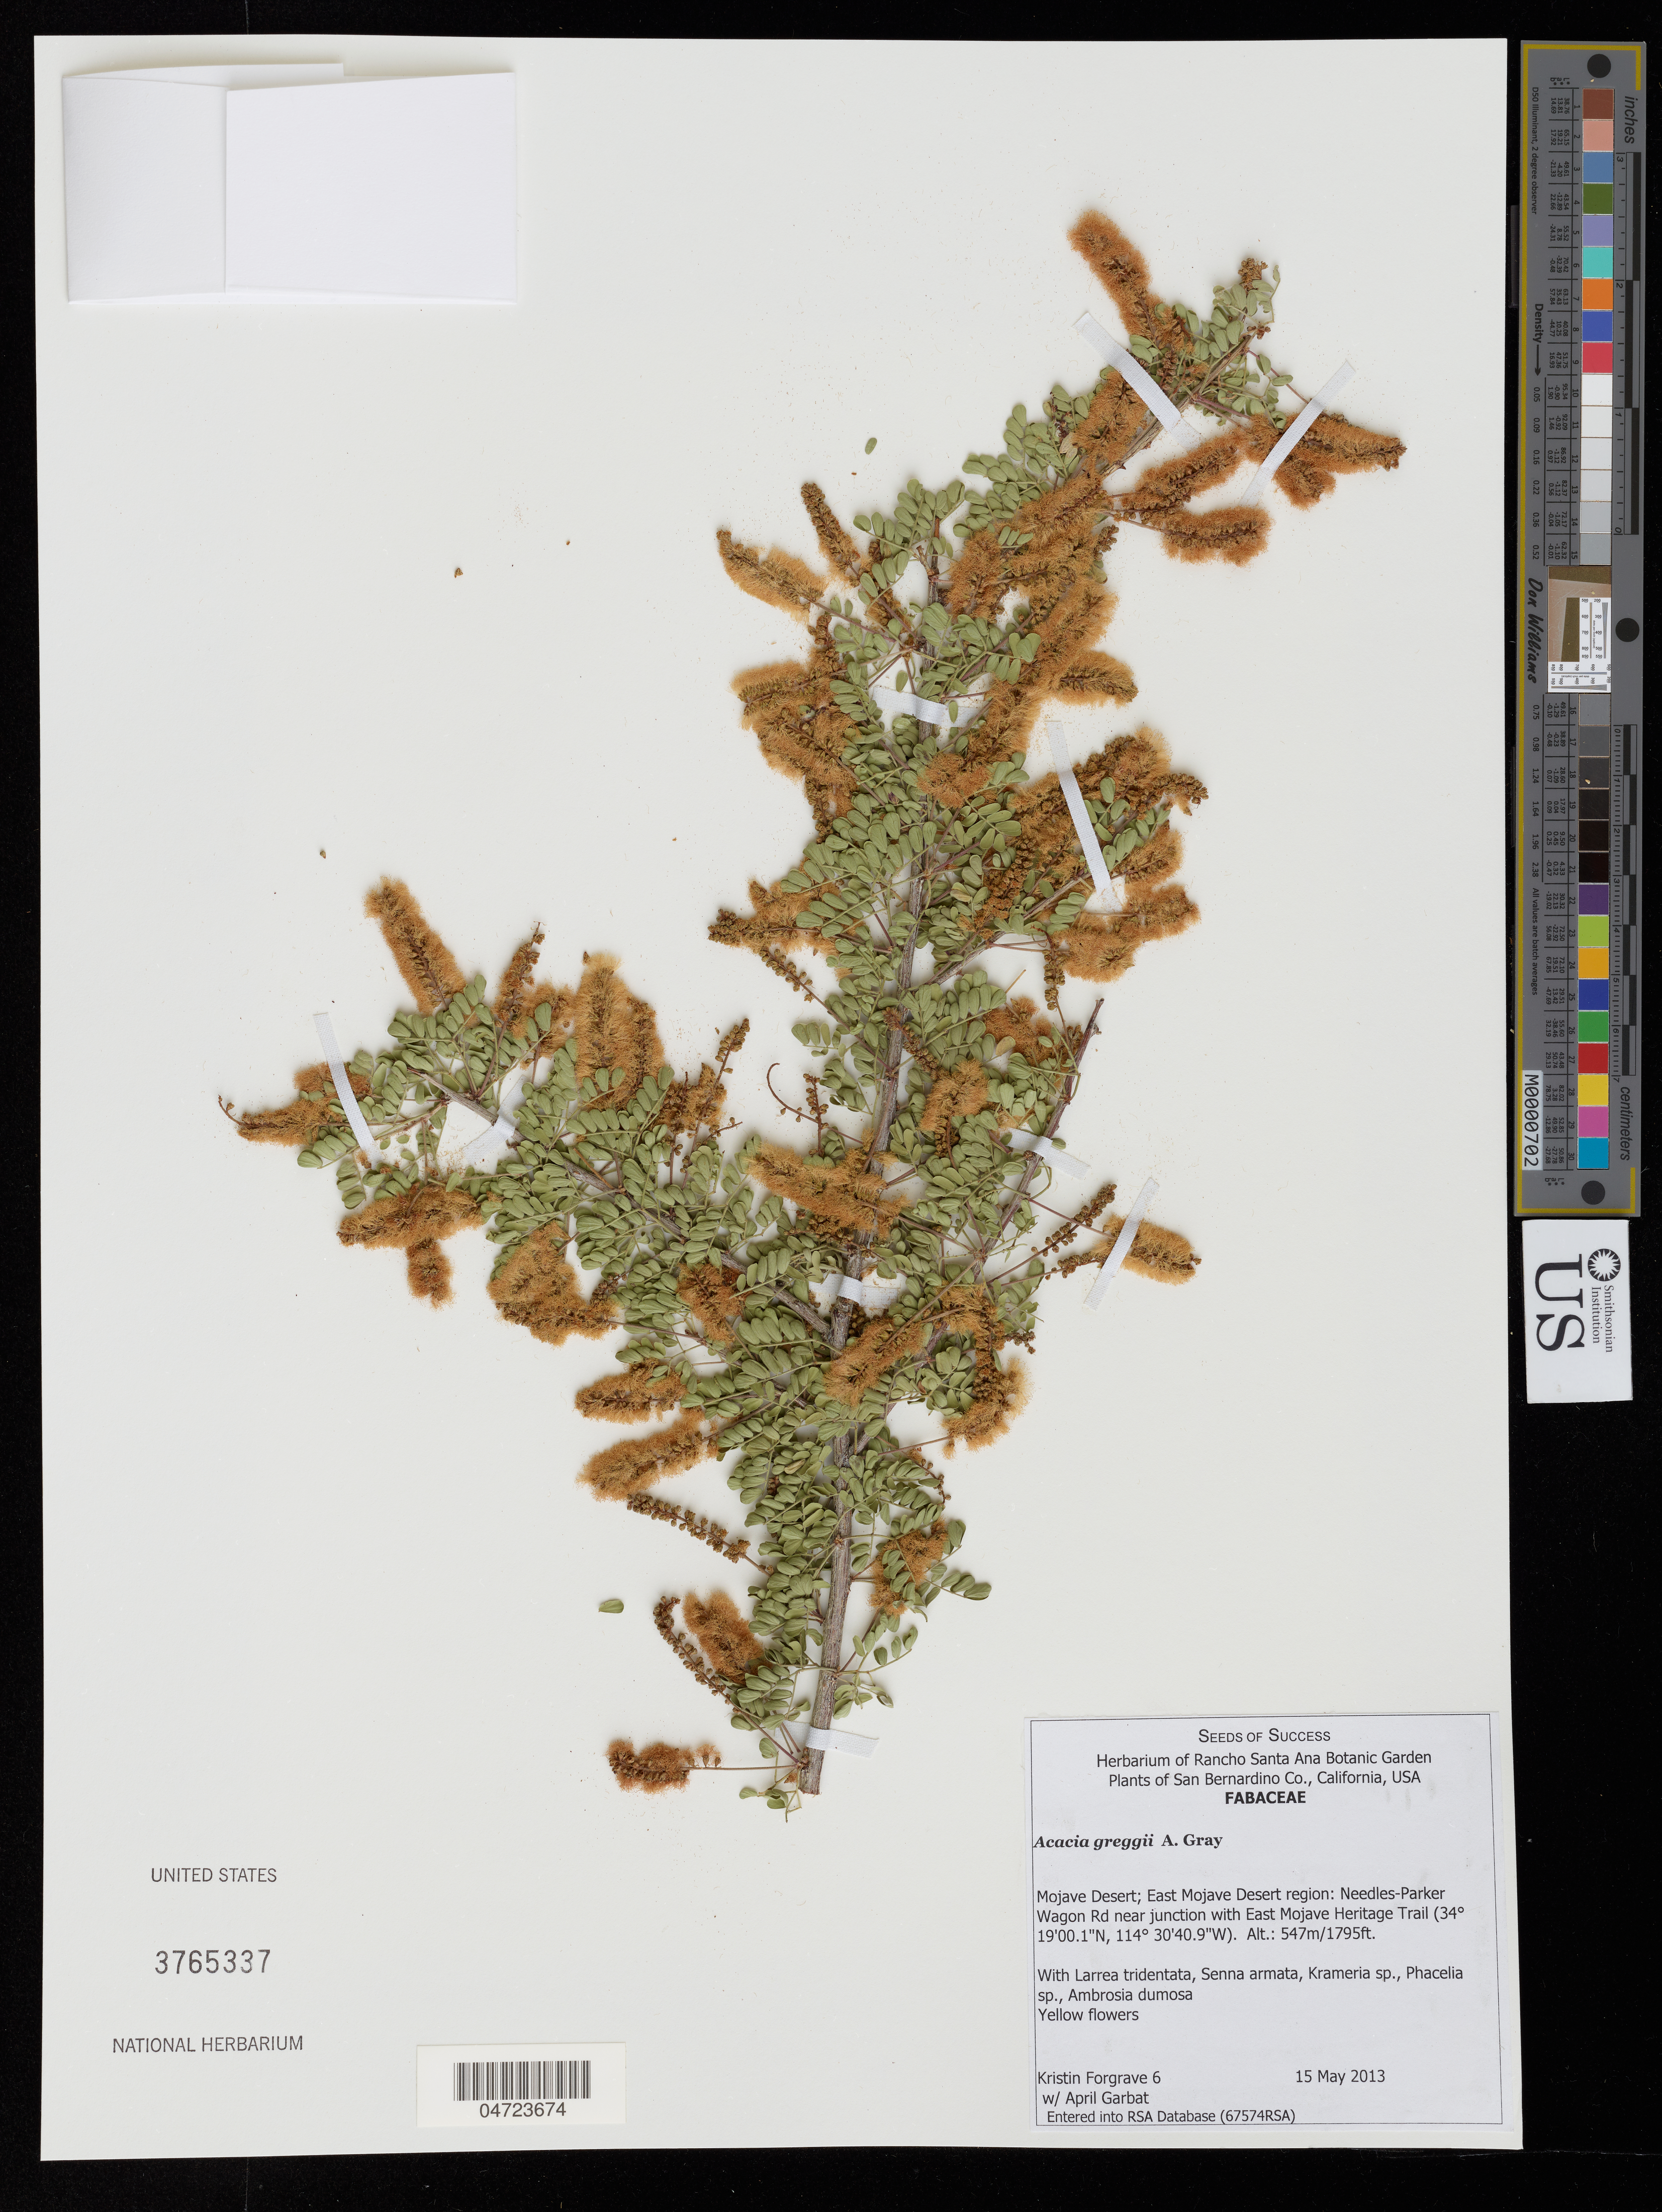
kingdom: Plantae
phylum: Tracheophyta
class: Magnoliopsida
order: Fabales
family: Fabaceae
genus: Acacia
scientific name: Acacia greggii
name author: A. Gray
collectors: K. Forgrave & A. Garbat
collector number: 6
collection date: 2013-05-15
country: United States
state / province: California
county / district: San Bernardino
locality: San Bernardino Co. Mojave Desert; East Mojave Desert region: Needles-Parker Wagon Rd near junction with East Mojave Heritage Trail.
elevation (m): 547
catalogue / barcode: US 3765337